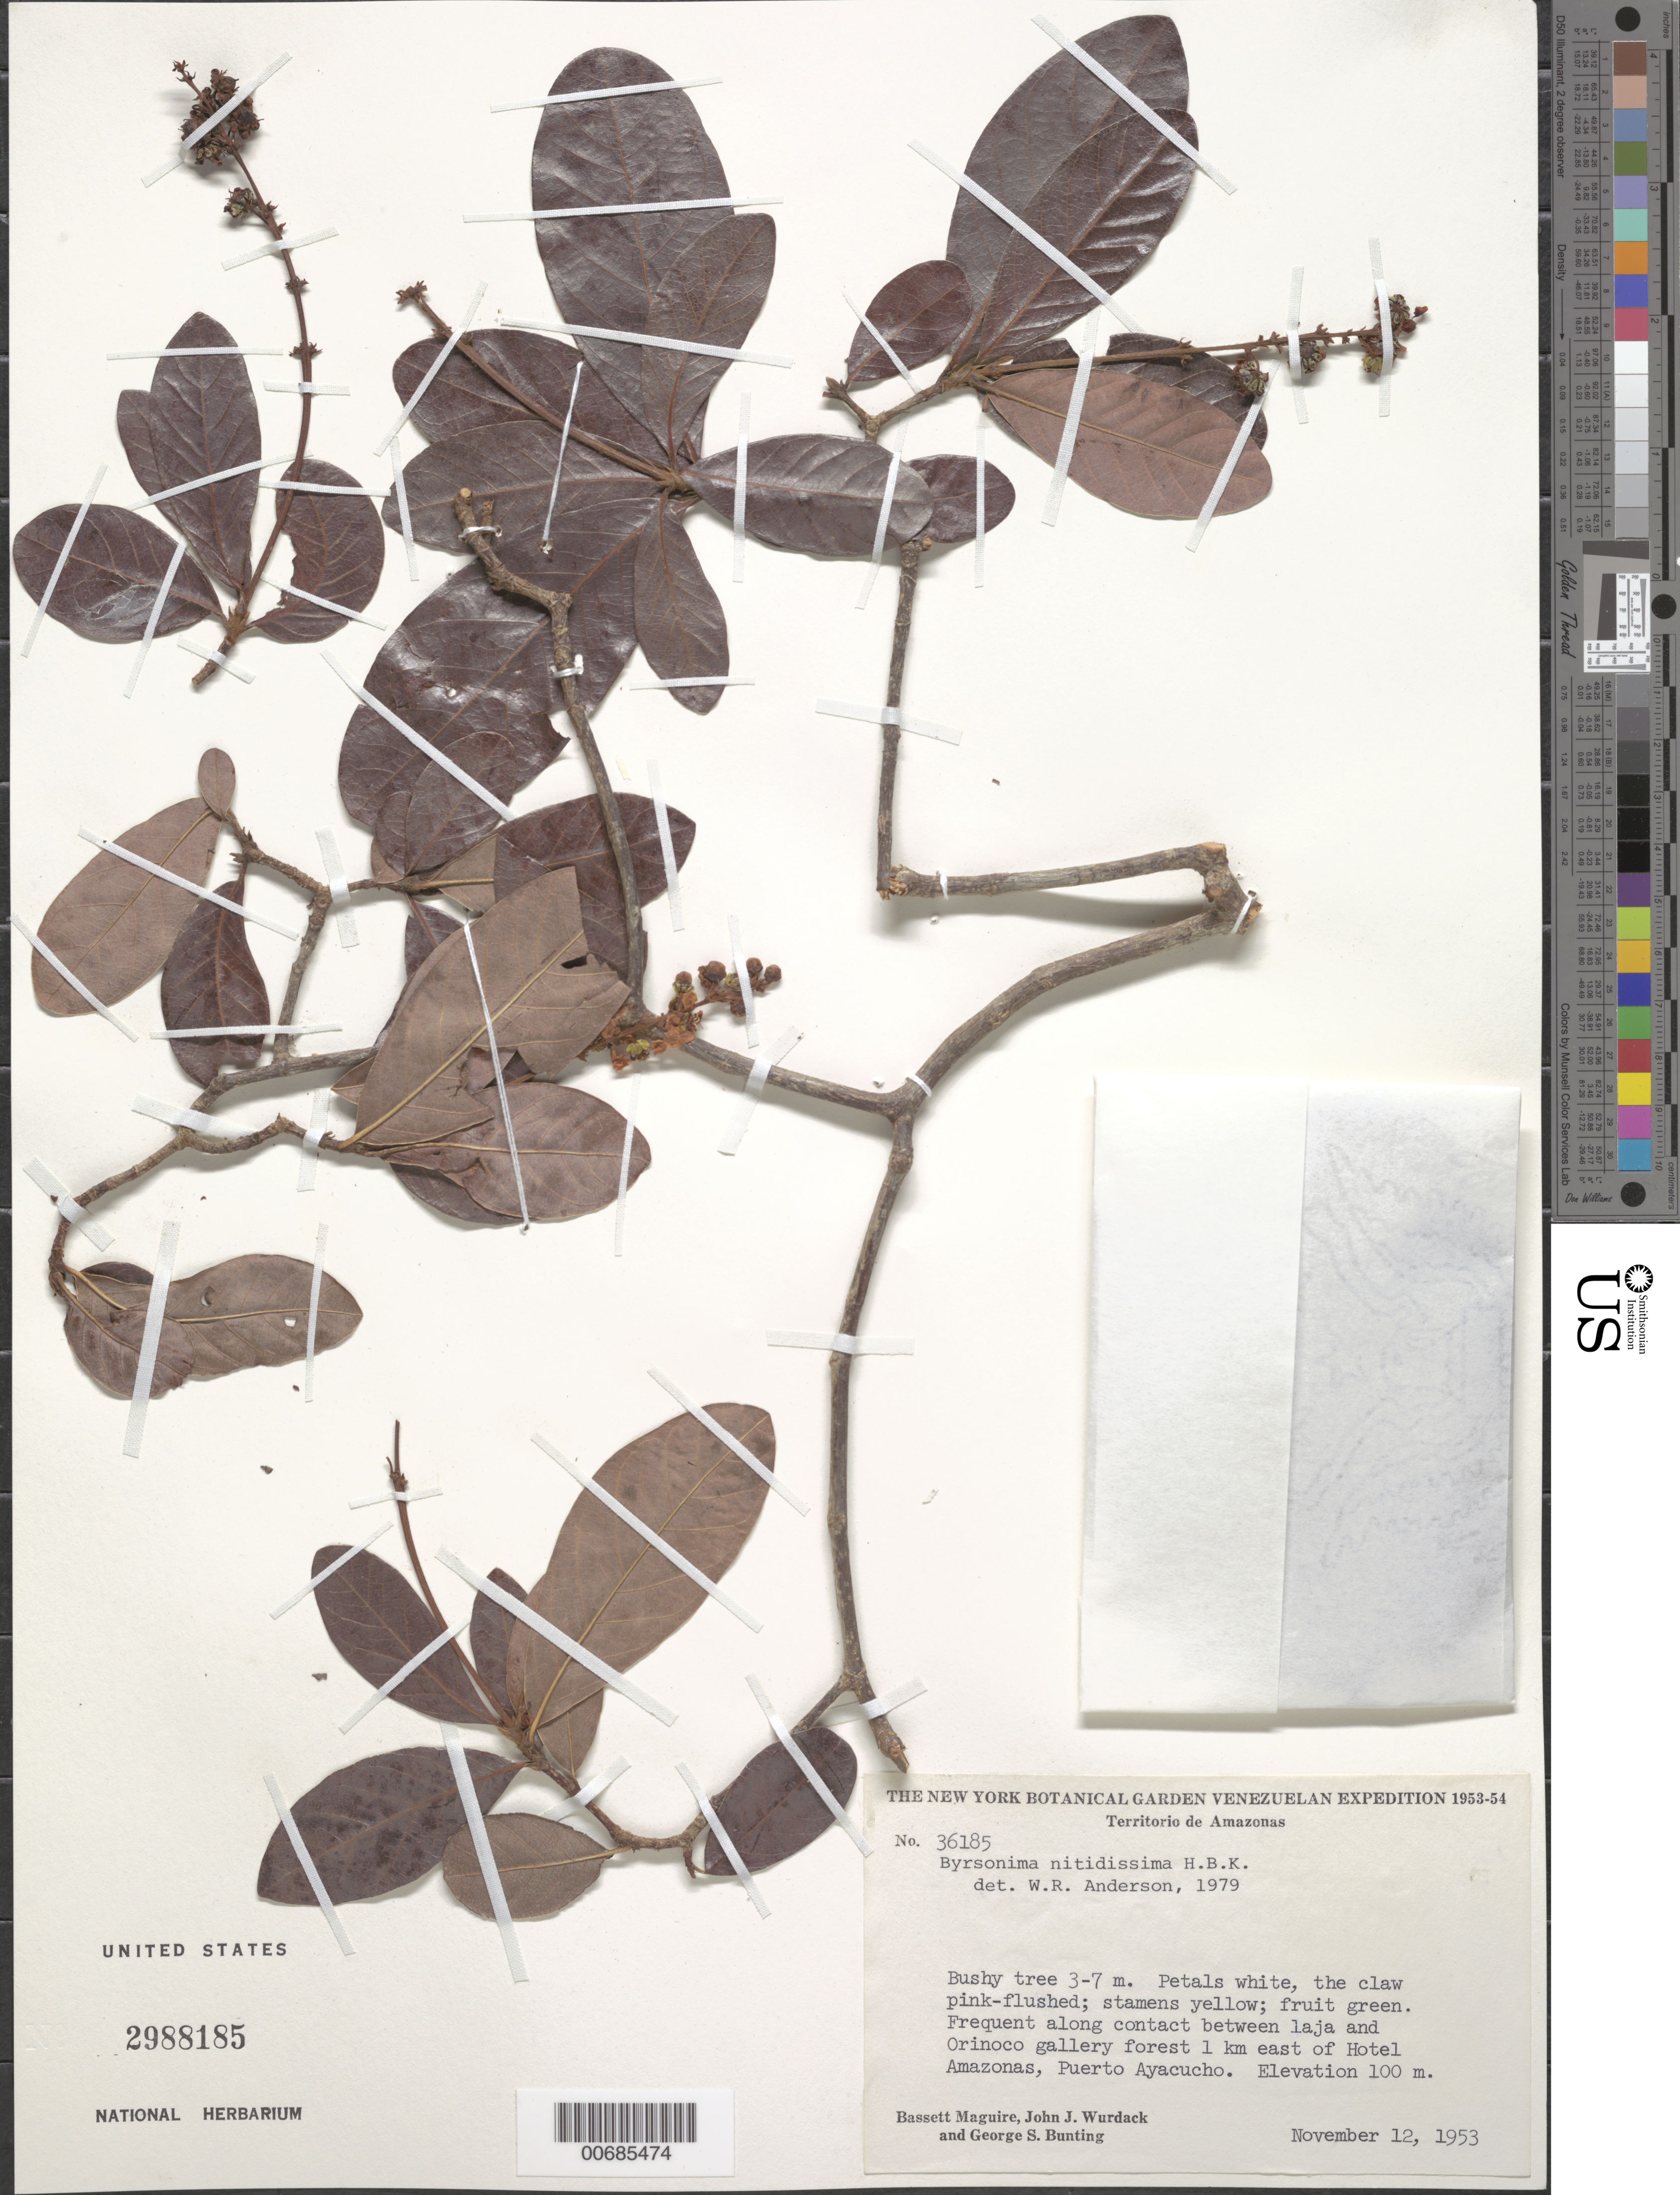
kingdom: Plantae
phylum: Tracheophyta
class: Magnoliopsida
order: Malpighiales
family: Malpighiaceae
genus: Byrsonima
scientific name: Byrsonima nitidissima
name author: Kunth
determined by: Anderson, W. R., (MICH), University of Michigan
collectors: B. Maguire, J. J. Wurdack & G. S. Bunting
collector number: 36185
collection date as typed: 12-Nov-53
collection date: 1953-11-12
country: Venezuela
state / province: Amazonas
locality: Orinoco R., Puerto Ayacucho, 1 km E of Hotel Amazonas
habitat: Contact betw laja and river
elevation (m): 100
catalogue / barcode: US 2988185